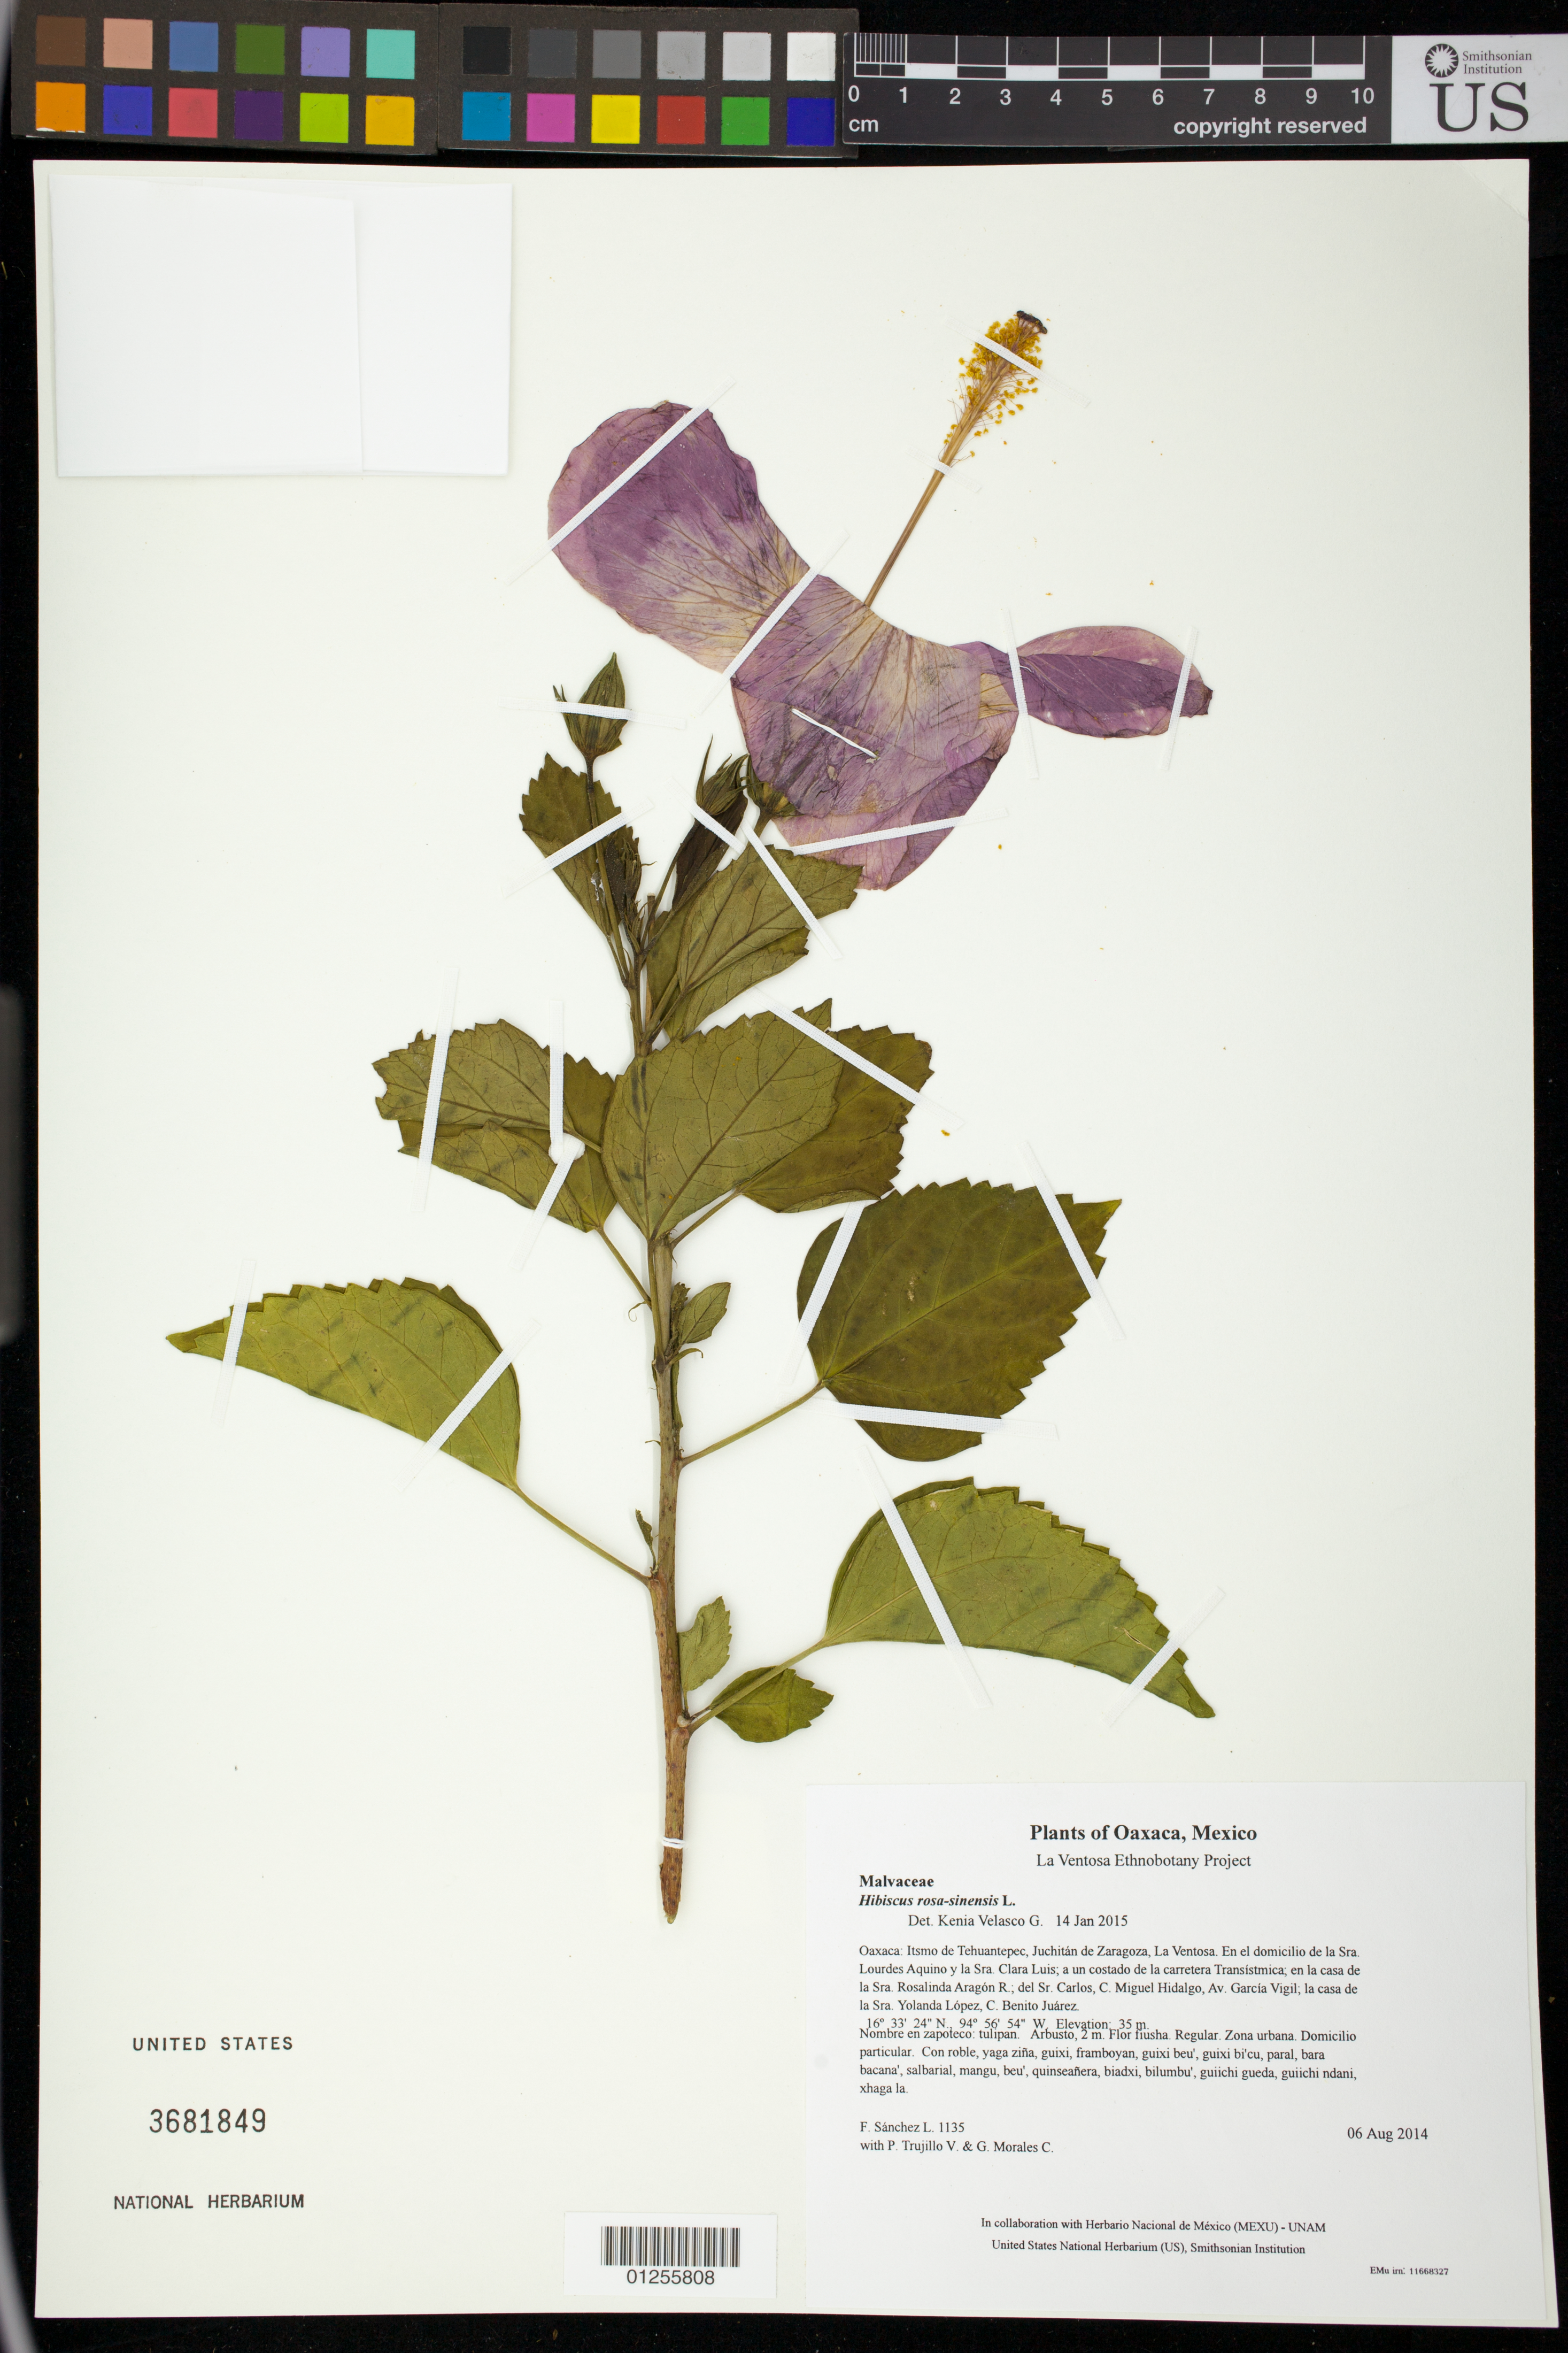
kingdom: Plantae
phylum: Tracheophyta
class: Magnoliopsida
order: Malvales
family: Malvaceae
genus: Hibiscus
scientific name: Hibiscus rosa-sinensis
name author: L.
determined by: Velasco G., Kenia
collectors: F. Sánchez L., P. Trujillo V. & G. Morales C.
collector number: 1135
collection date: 2014-08-06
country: Mexico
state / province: Oaxaca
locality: Itsmo de Tehuantepec, Juchitán de Zaragoza, La Ventosa. En el domicilio de la Sra. Lourdes Aquino y la Sra. Clara Luis; a un costado de la carretera Transístmica; en la casa de la Sra. Rosalinda Aragón R.; del Sr. Carlos, C. Miguel Hidalgo, Av. García Vigil; la casa de la Sra. Yolanda López, C. Benito Juárez.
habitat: Zona urbana. Domicilio particular.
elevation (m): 35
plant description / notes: MEXU, US; Yaga bandaga. 2 m. Guie' fiusha. Nuu.; tulipan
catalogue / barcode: US 3681849